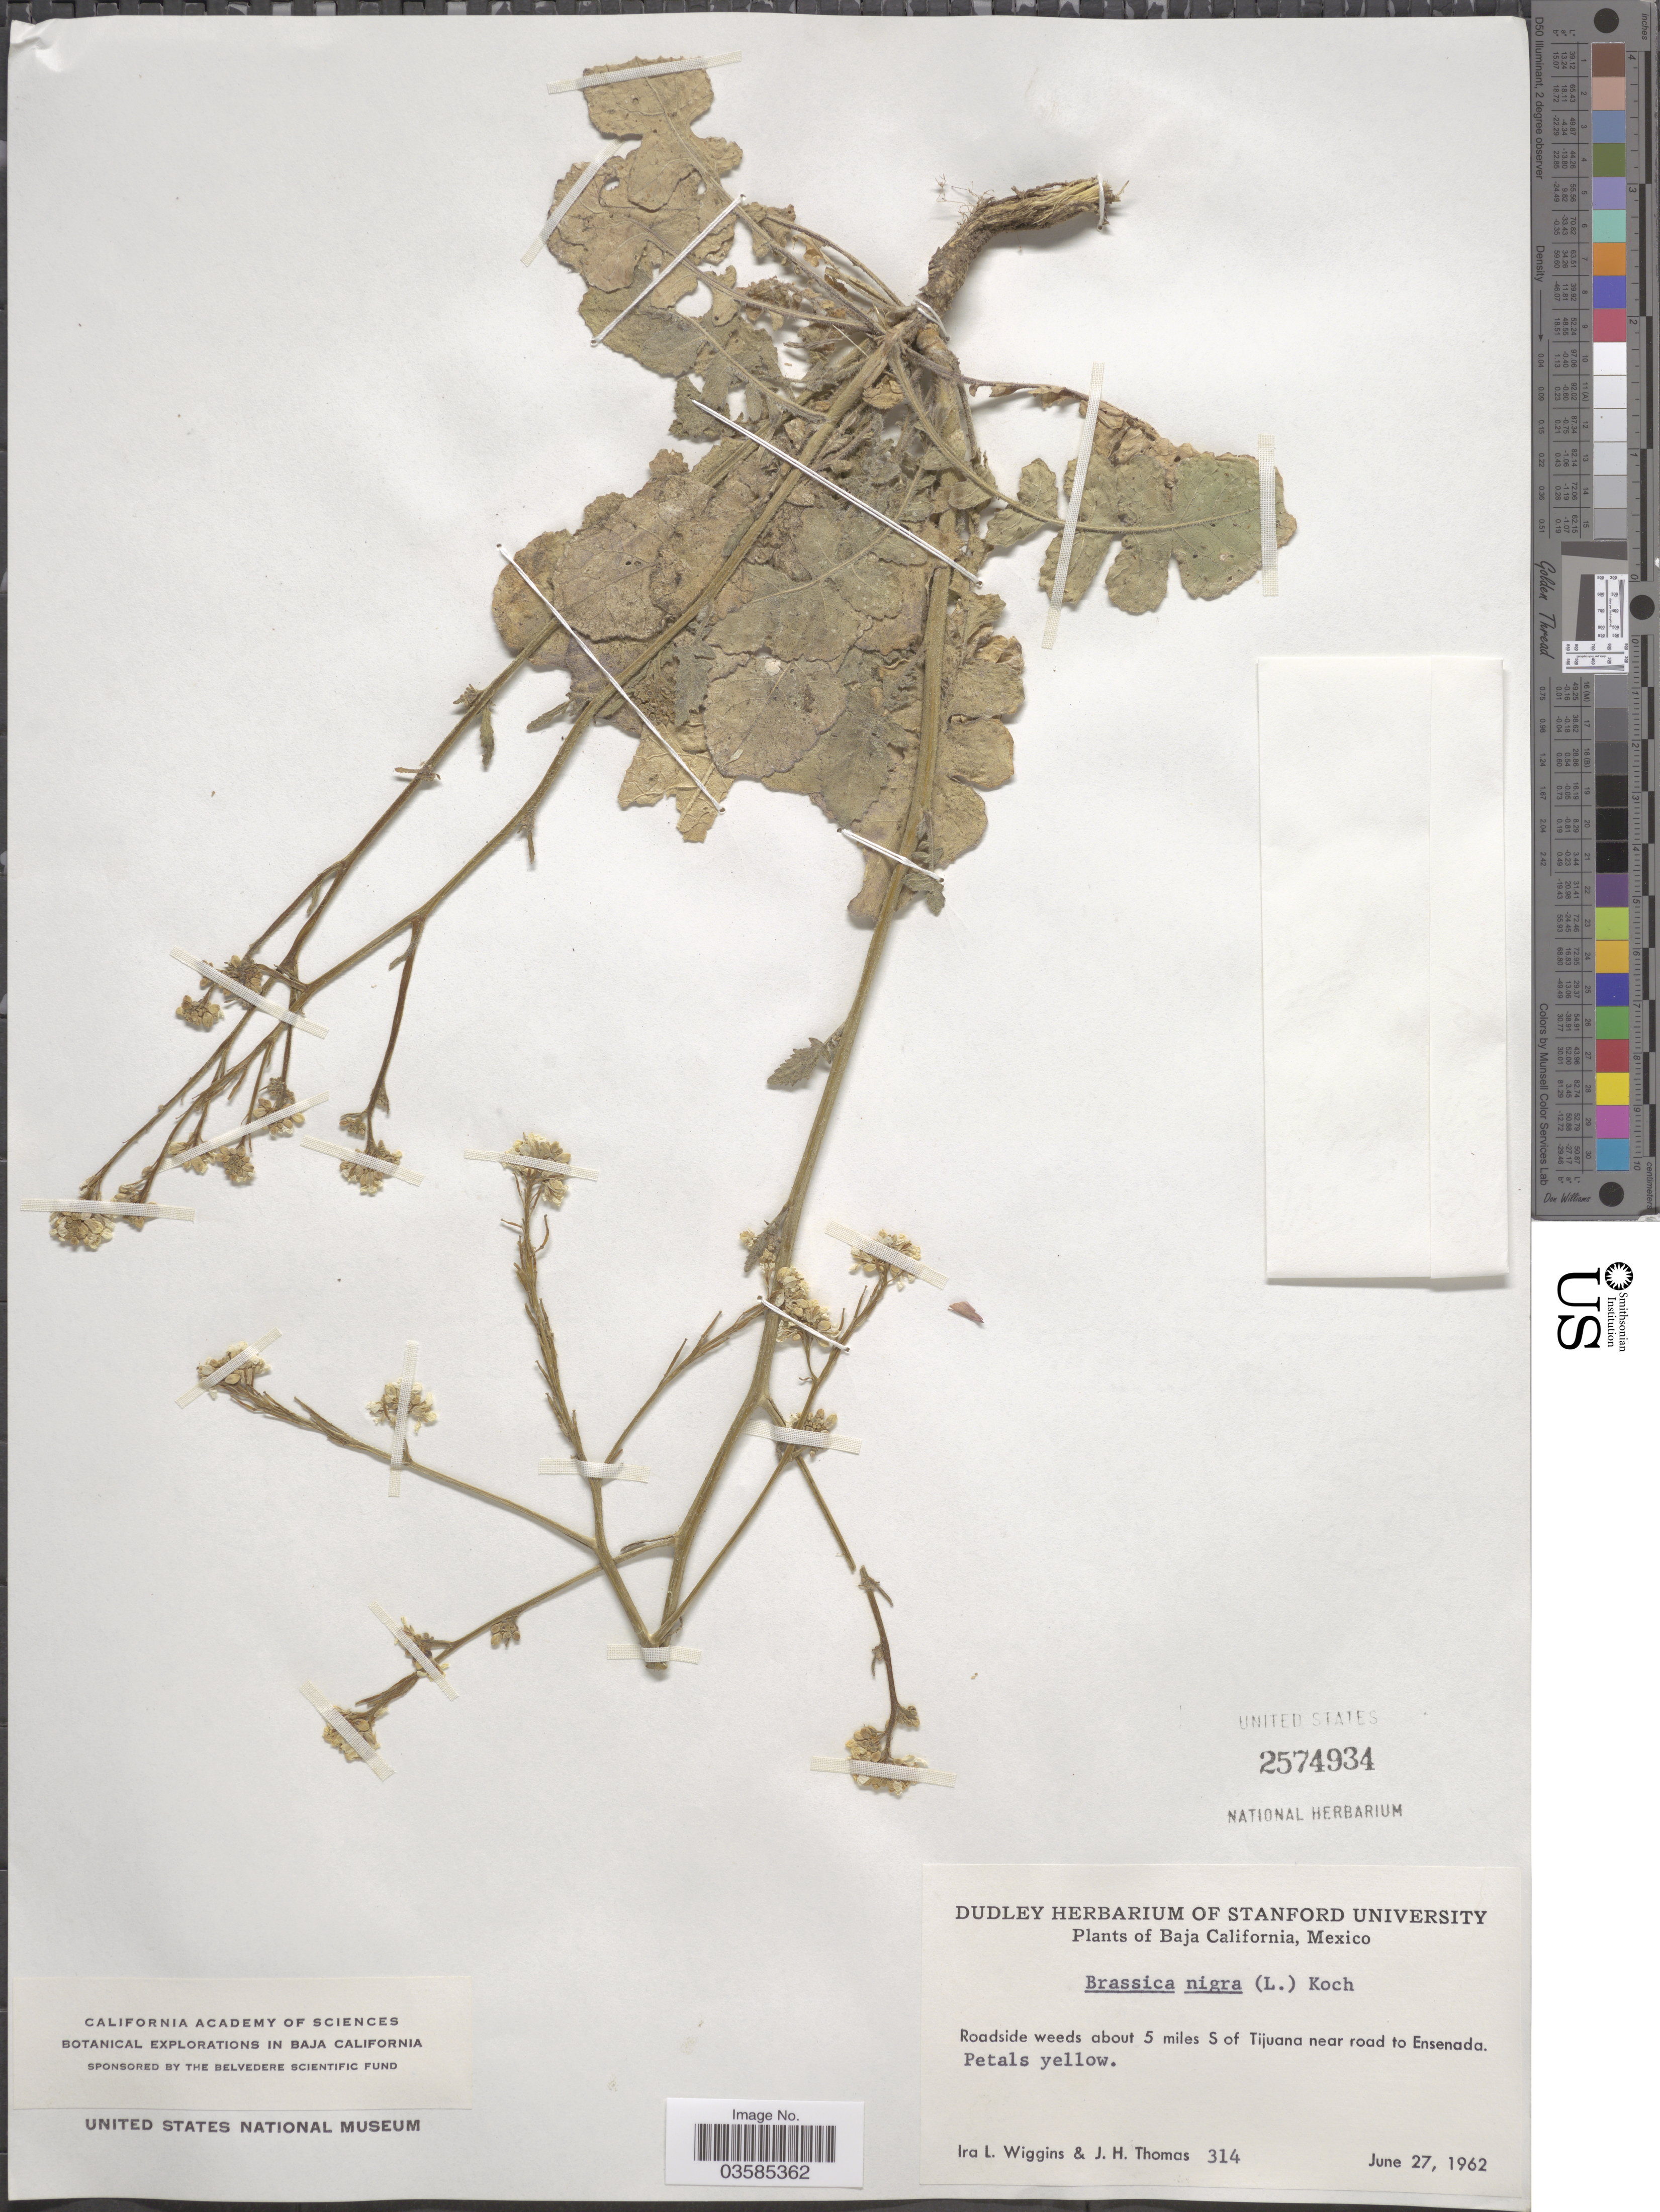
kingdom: Plantae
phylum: Tracheophyta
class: Magnoliopsida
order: Brassicales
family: Brassicaceae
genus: Brassica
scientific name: Brassica nigra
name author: (L.) W.D.J. Koch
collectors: I. L. Wiggins & J. H. Thomas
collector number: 314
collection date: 1962-06-27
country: Mexico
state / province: Baja California Norte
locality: Roadside weeds about 5 miles S of Tijuana near road to Ensenada.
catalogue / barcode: US 2574934